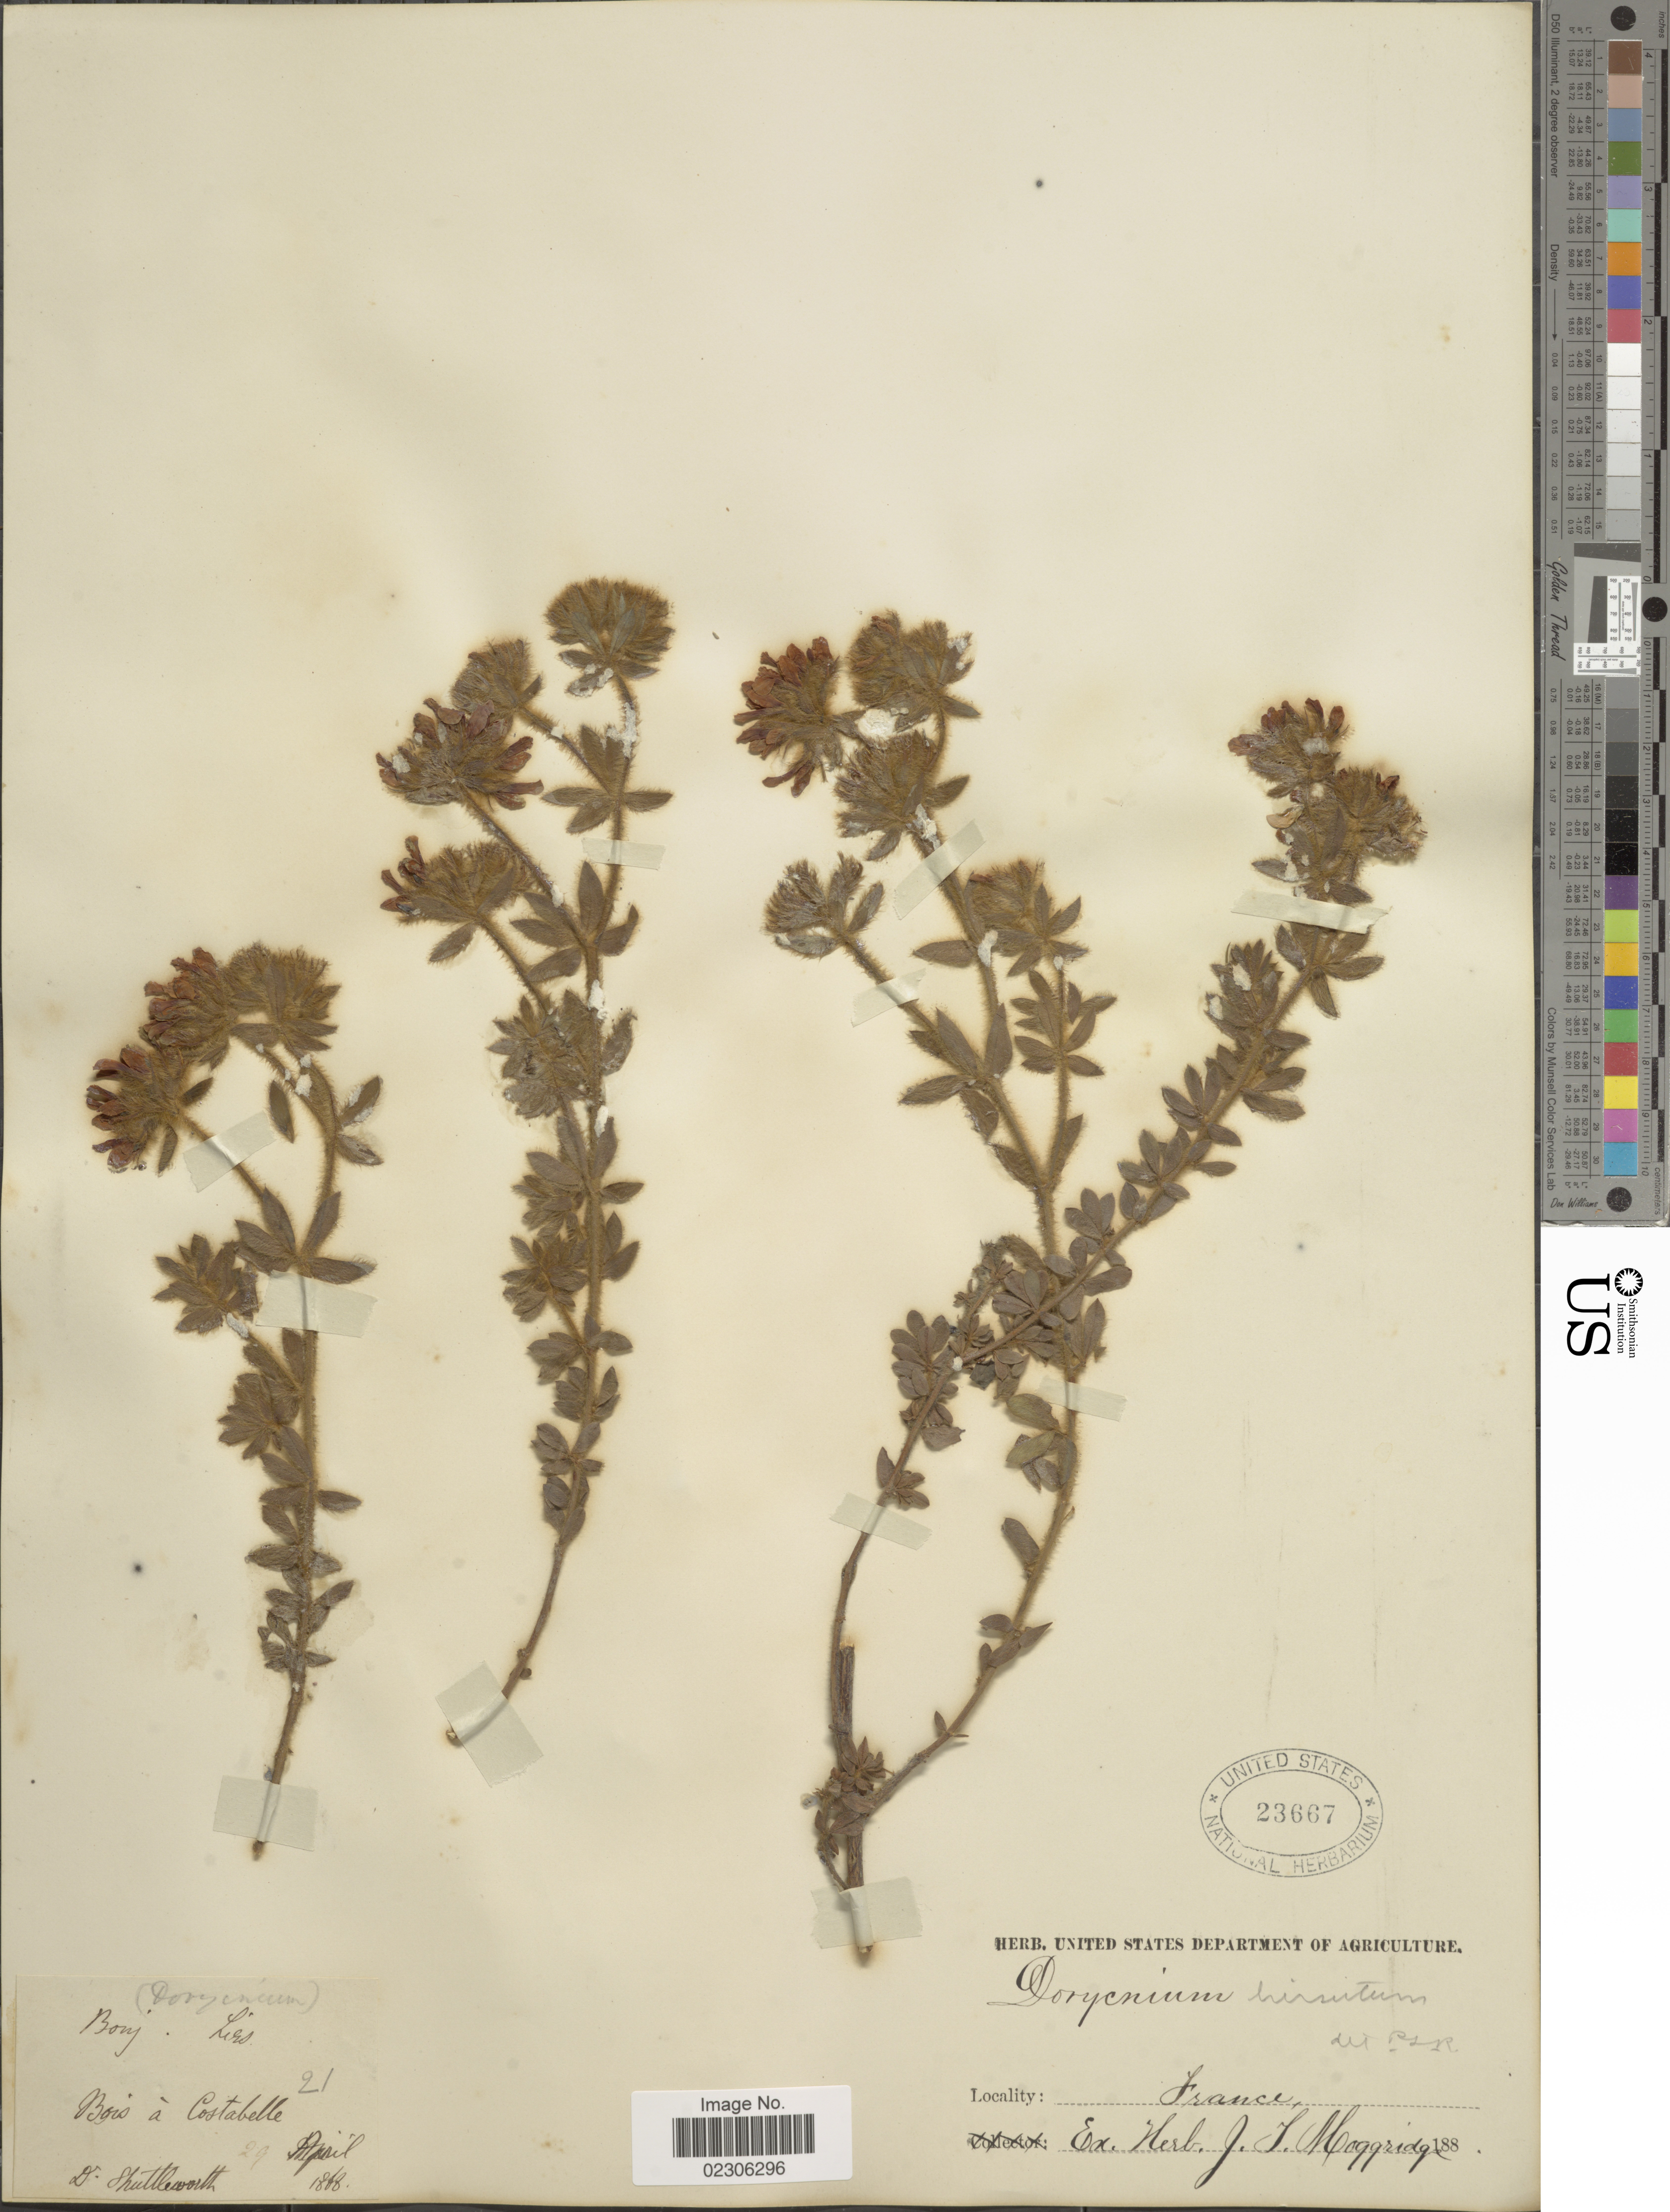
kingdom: Plantae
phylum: Tracheophyta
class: Magnoliopsida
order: Fabales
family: Fabaceae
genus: Dorycnium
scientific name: Dorycnium hirsutum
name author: (L.) Ser.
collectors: Shuttleworth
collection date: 1868-04-29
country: France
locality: Bois a Costabelle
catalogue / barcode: US 23667